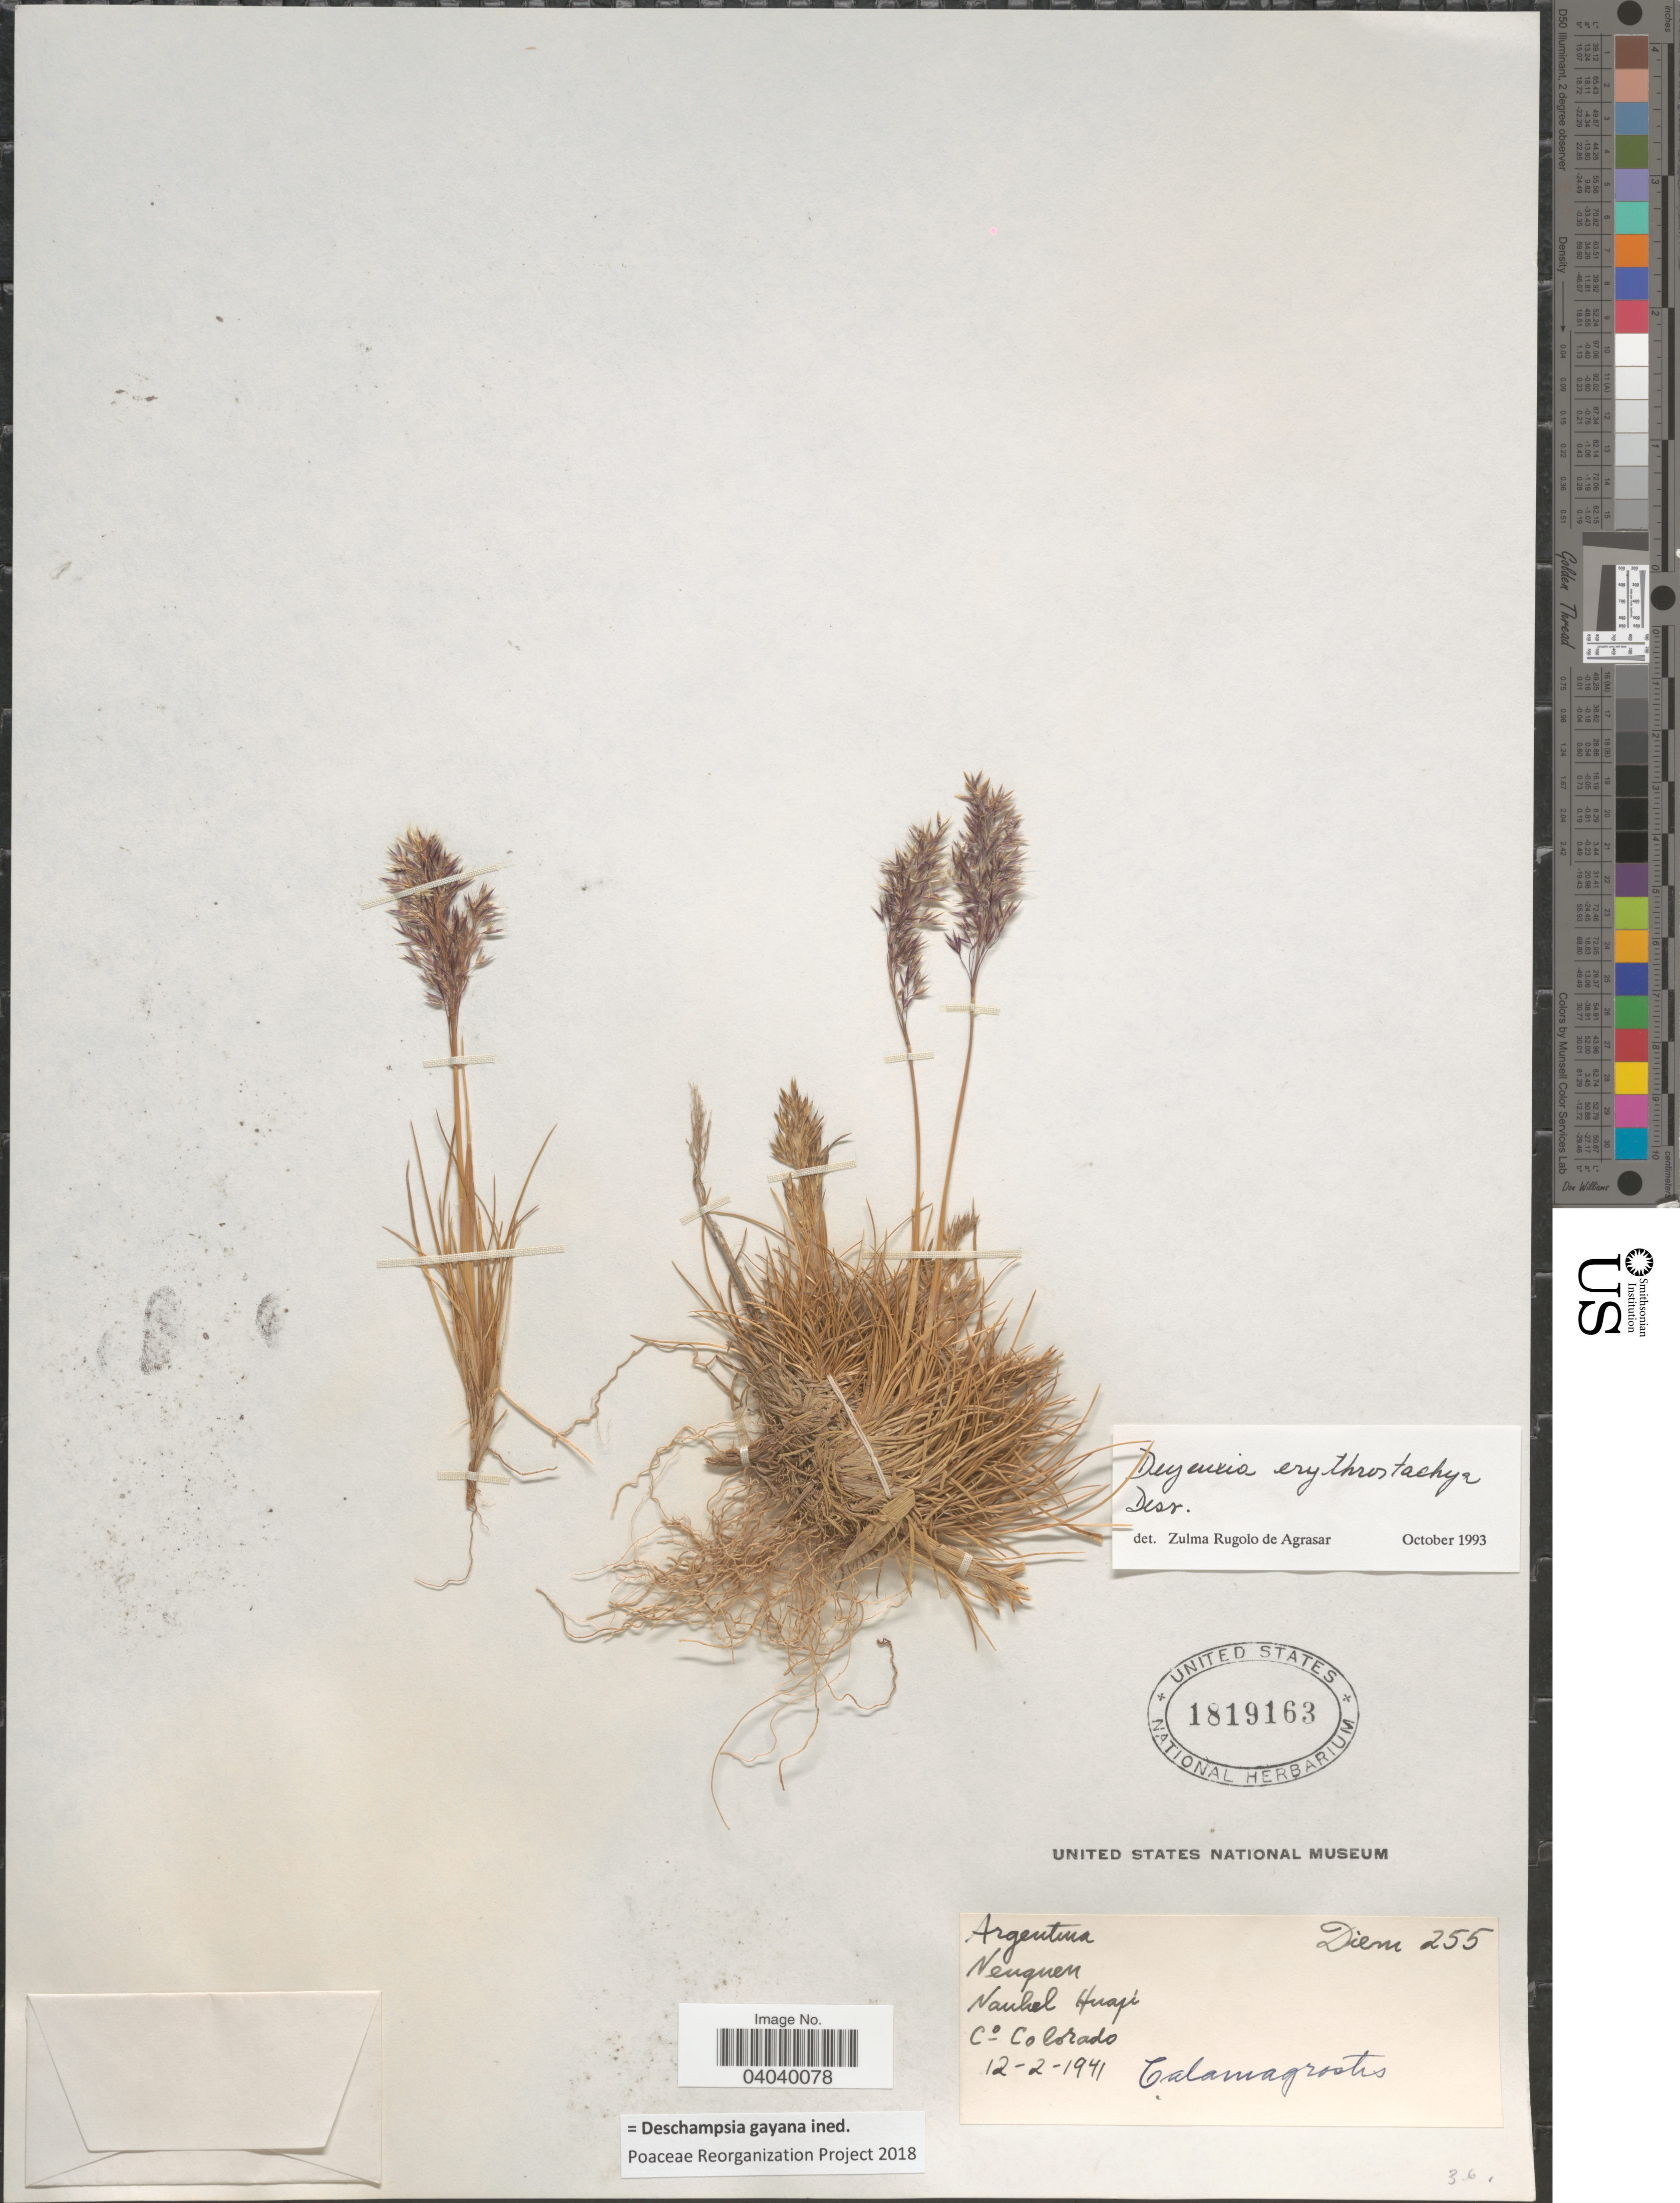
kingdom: Plantae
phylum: Tracheophyta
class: Liliopsida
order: Poales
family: Poaceae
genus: Deschampsia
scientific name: Deschampsia gayana ined.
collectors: Diem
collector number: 255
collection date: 1941-02-12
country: Argentina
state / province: Neuquen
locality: Nauhel Huapi. Co. Colorado.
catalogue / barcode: US 1819163